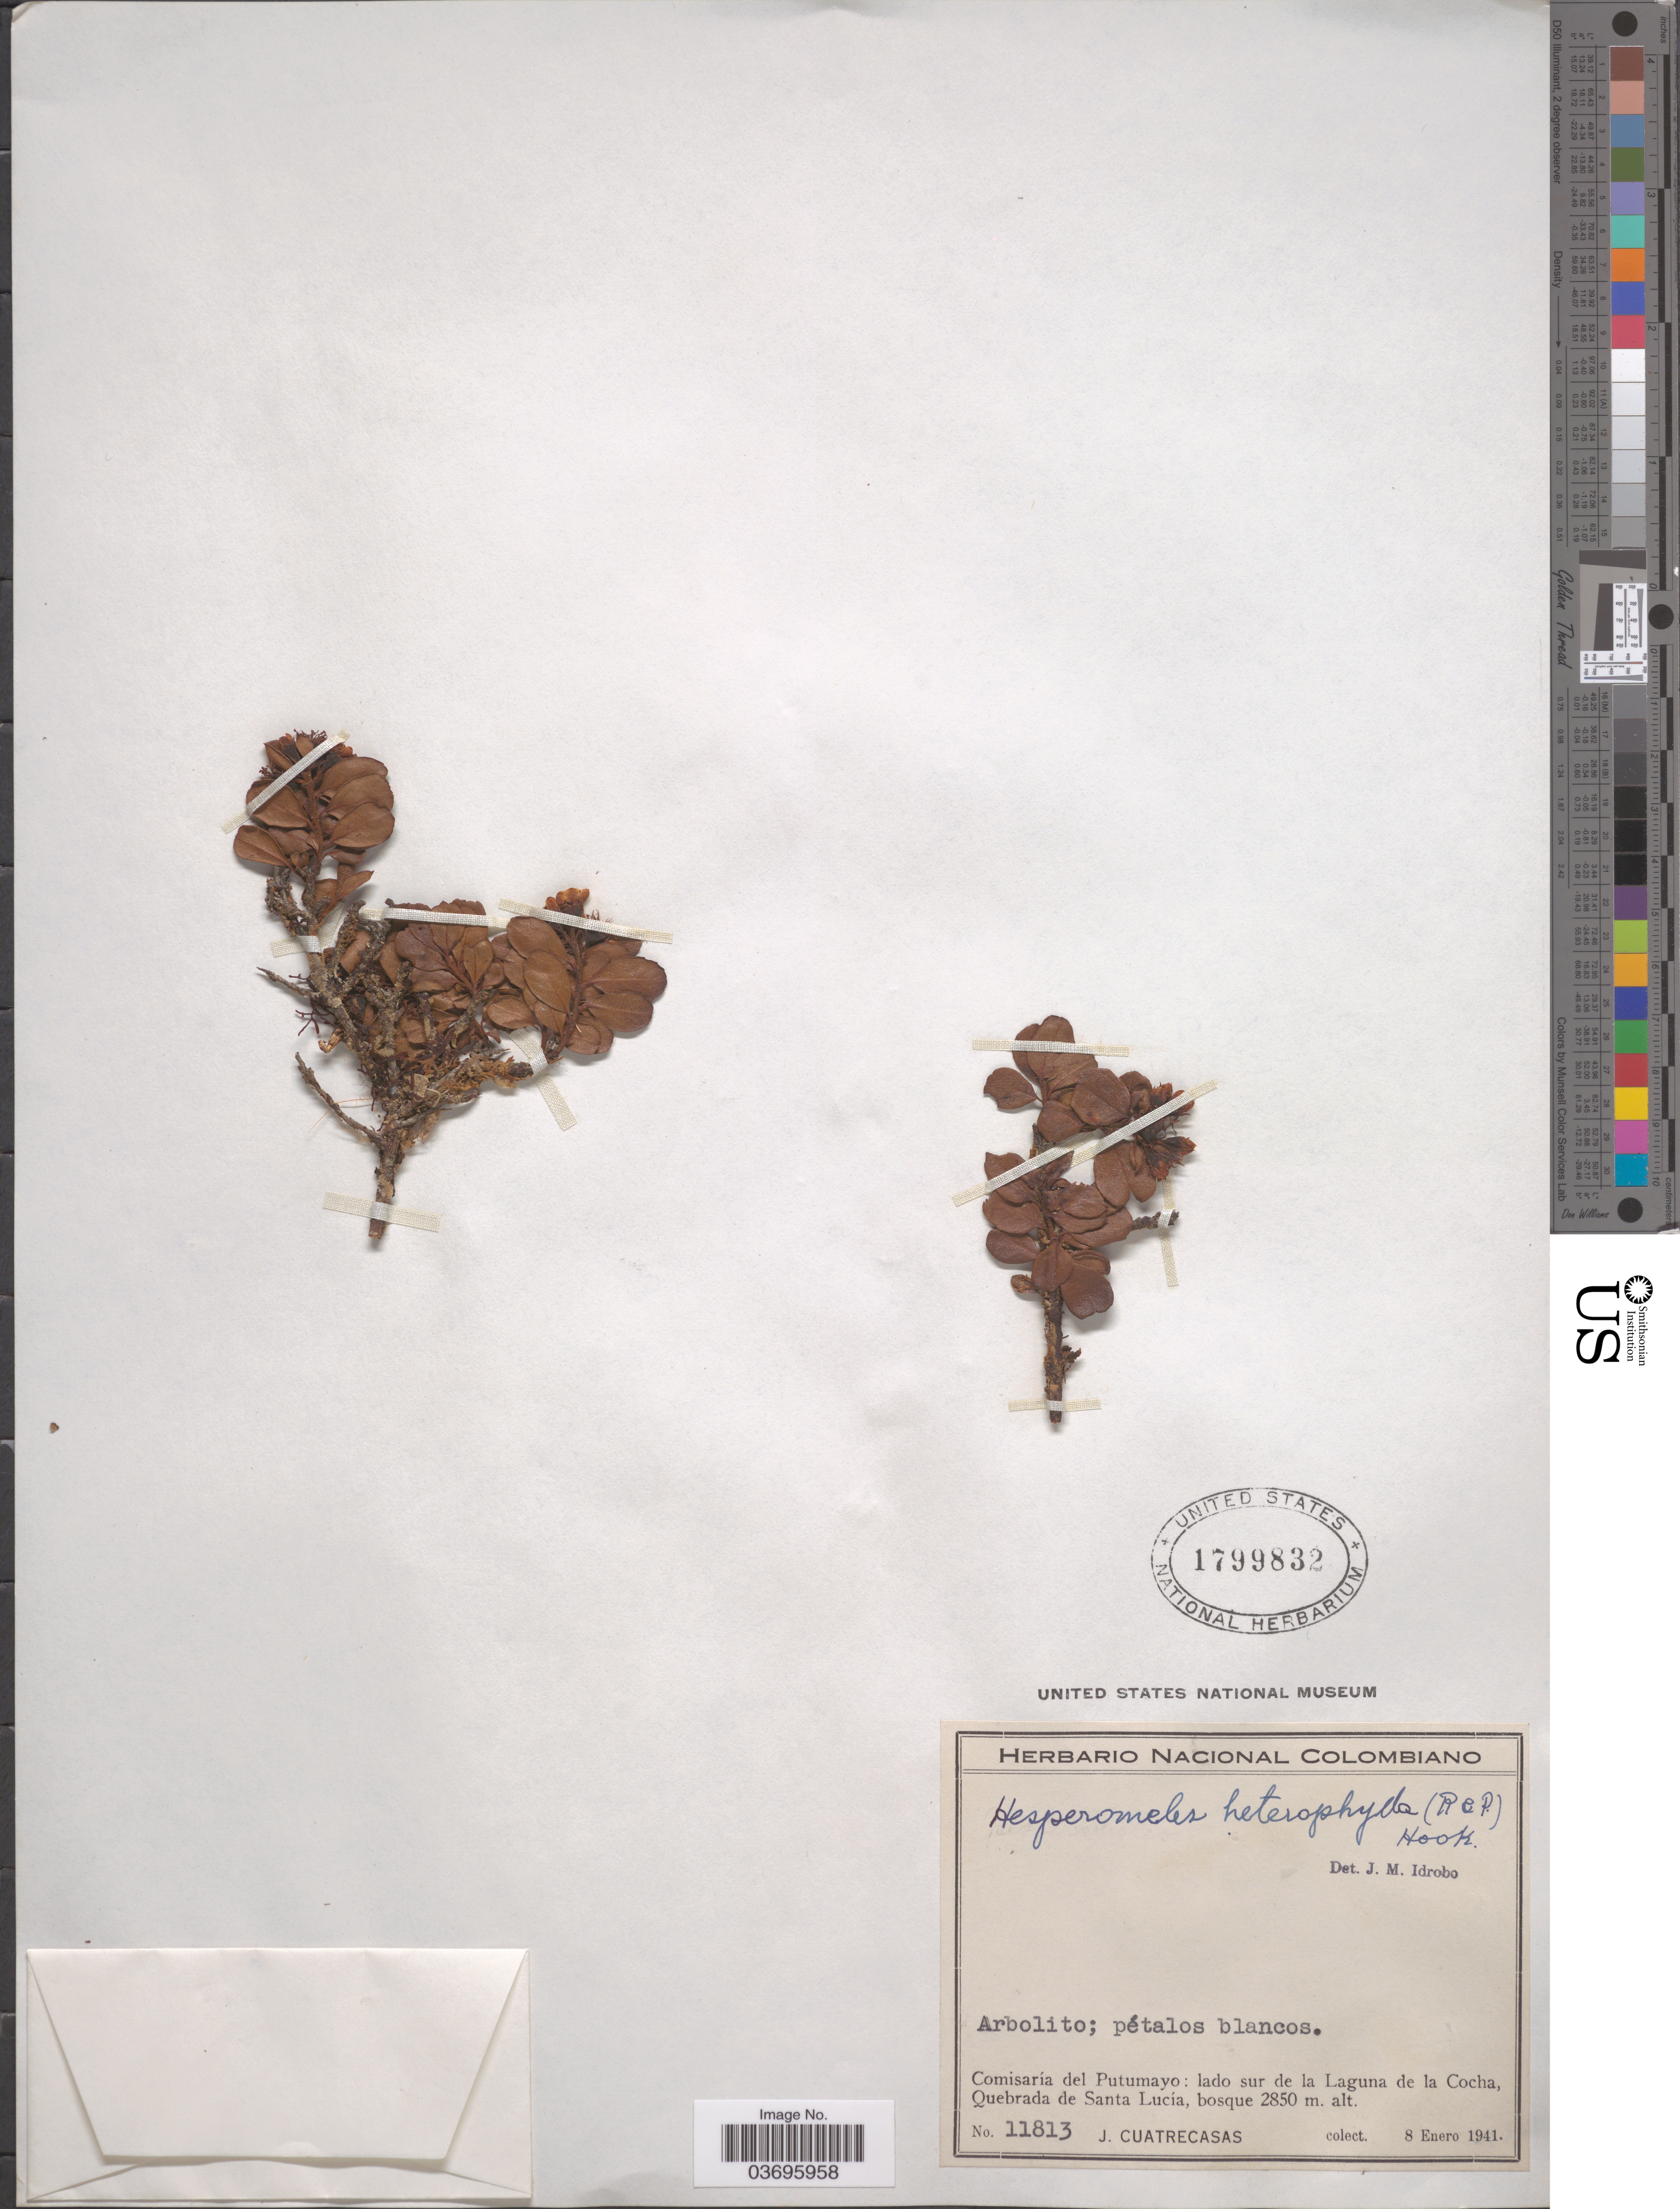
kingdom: Plantae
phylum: Tracheophyta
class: Magnoliopsida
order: Rosales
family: Rosaceae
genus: Hesperomeles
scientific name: Hesperomeles heterophylla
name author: (Ruiz & Pav.) Hook.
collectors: J. Cuatrecasas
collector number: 11813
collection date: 1941-01-08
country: Colombia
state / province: Putumayo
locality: Comisaría del Putumayo: lado sur de la Laguna de la Cocha, Quebrada de Santa Lucía.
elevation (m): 2850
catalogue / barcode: US 1799832